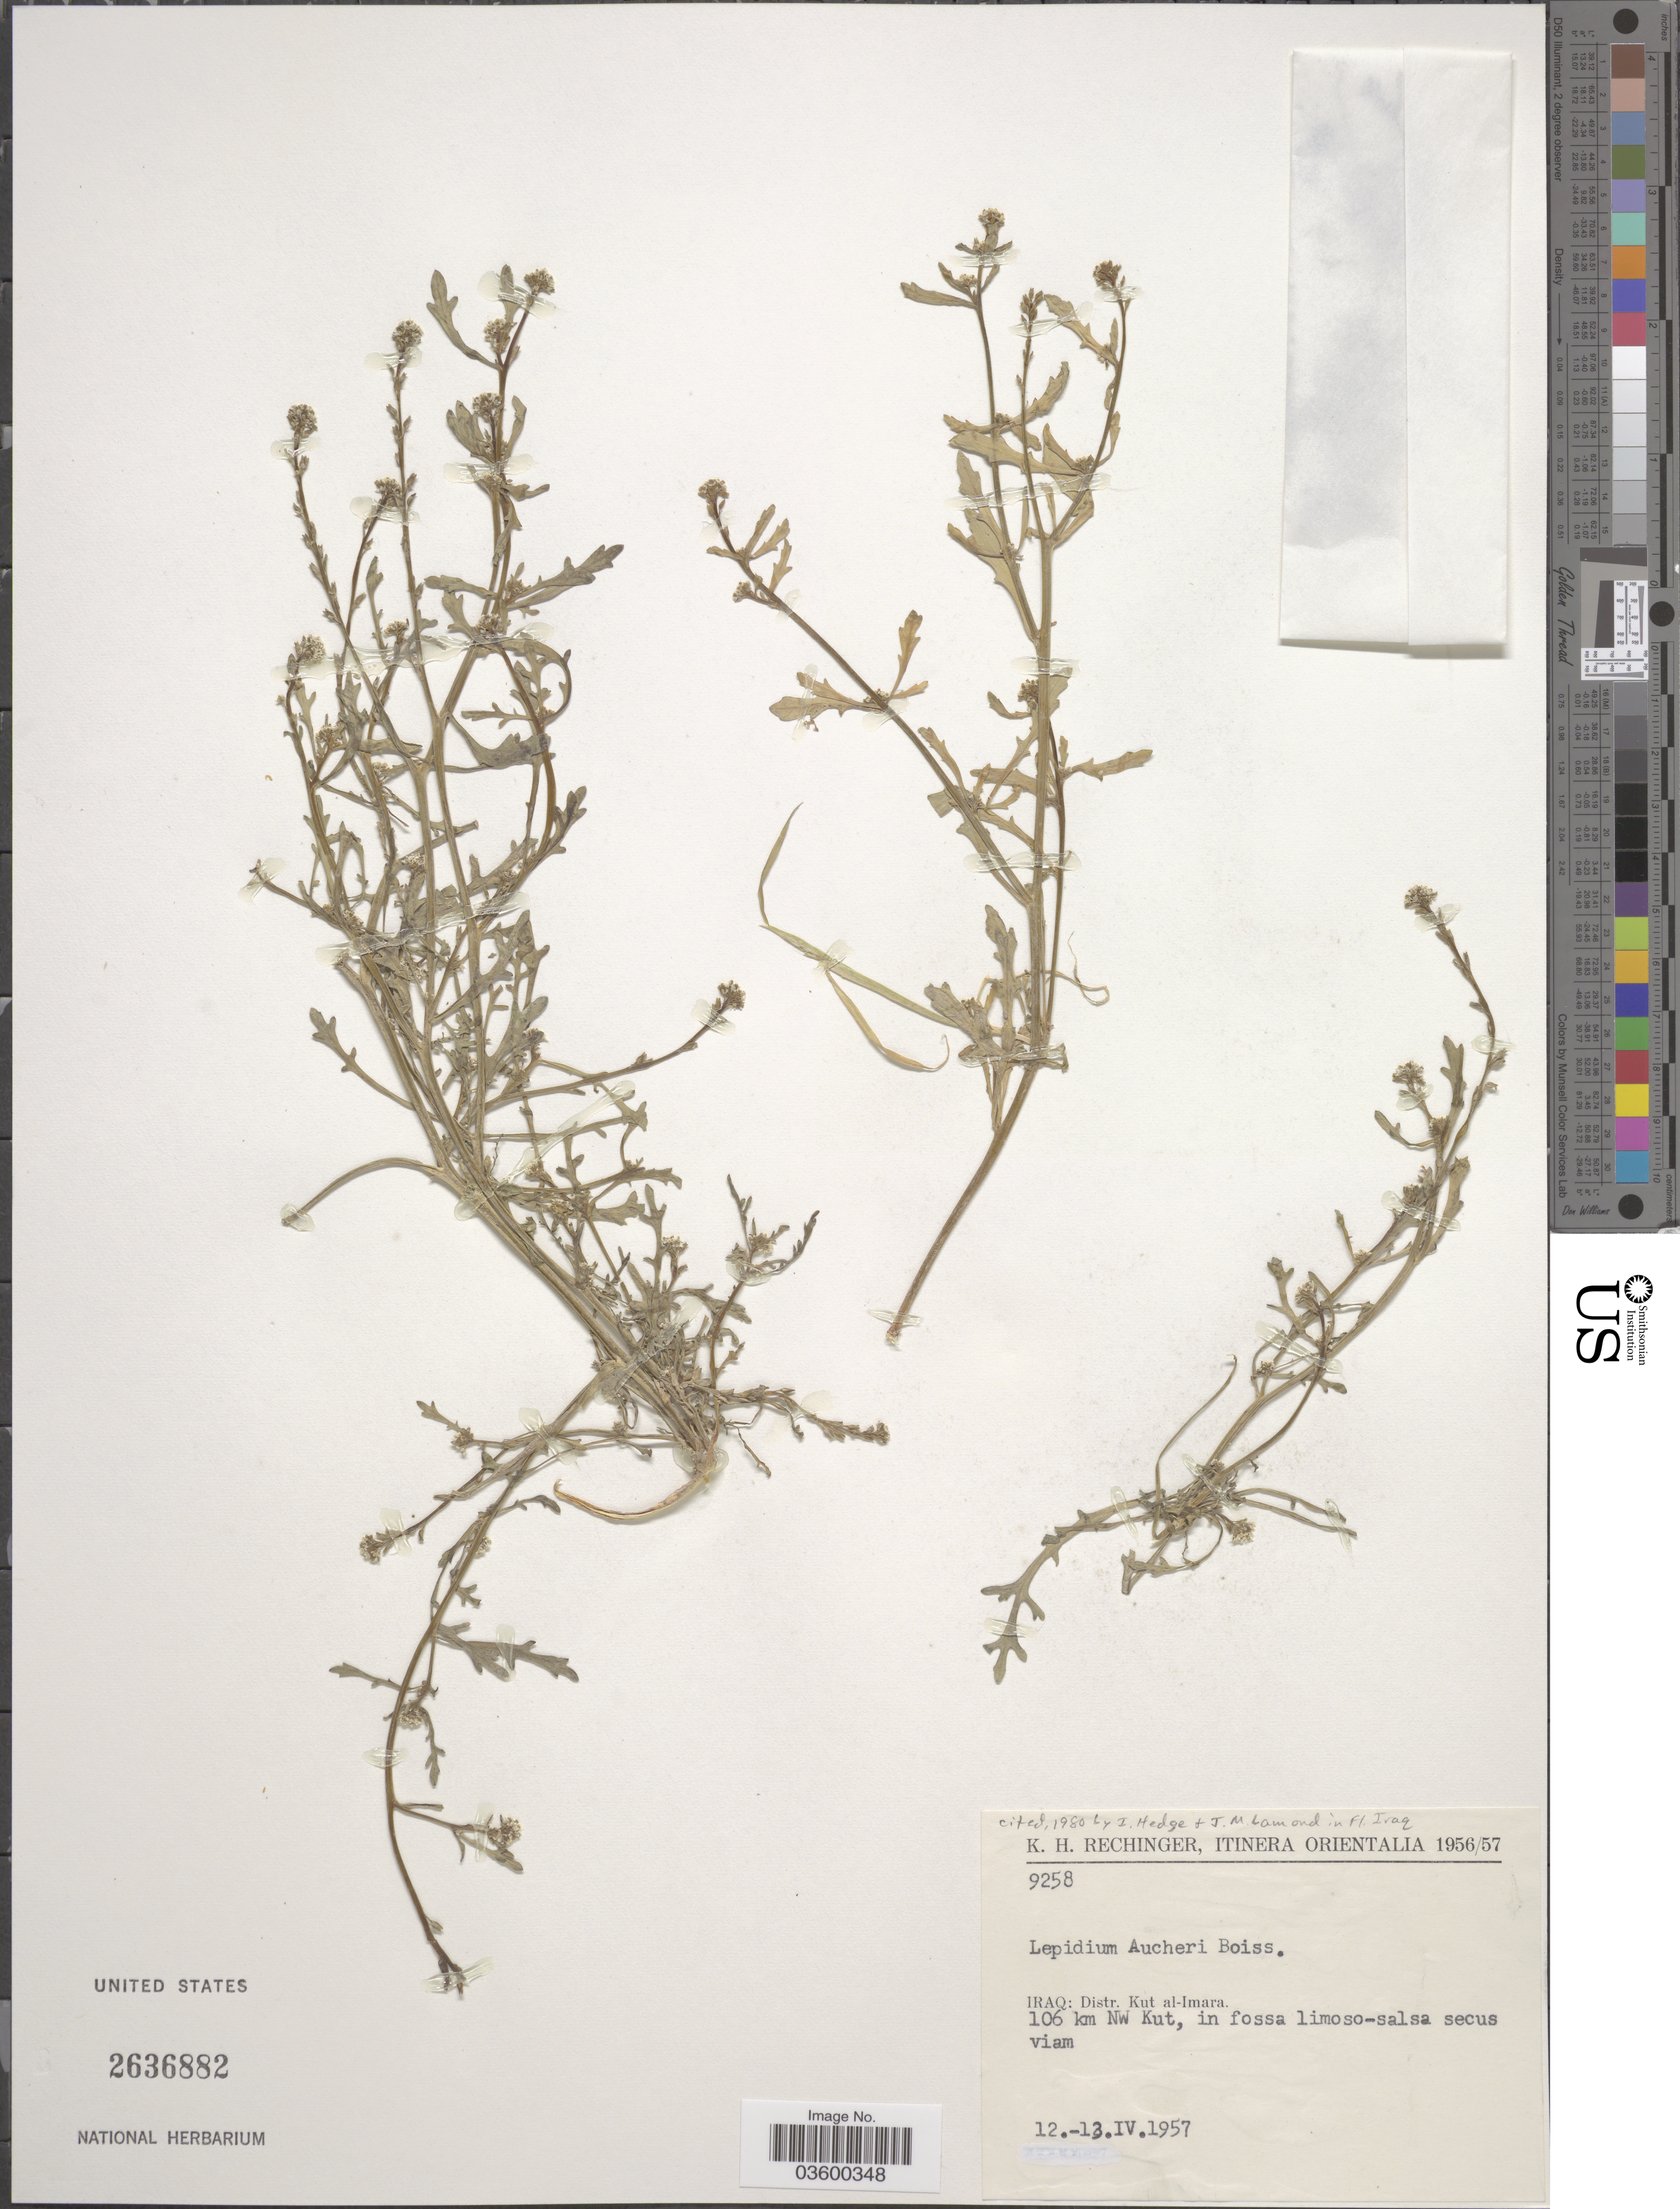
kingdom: Plantae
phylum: Tracheophyta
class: Magnoliopsida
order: Brassicales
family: Brassicaceae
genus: Lepidium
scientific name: Lepidium aucheri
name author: Boiss.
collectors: K. H. Rechinger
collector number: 9258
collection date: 1957-04-12/1957-04-13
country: Iraq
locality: Orientalia. Distr. Kut al-Imara. 106 km NW Kut.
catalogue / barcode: US 2636882